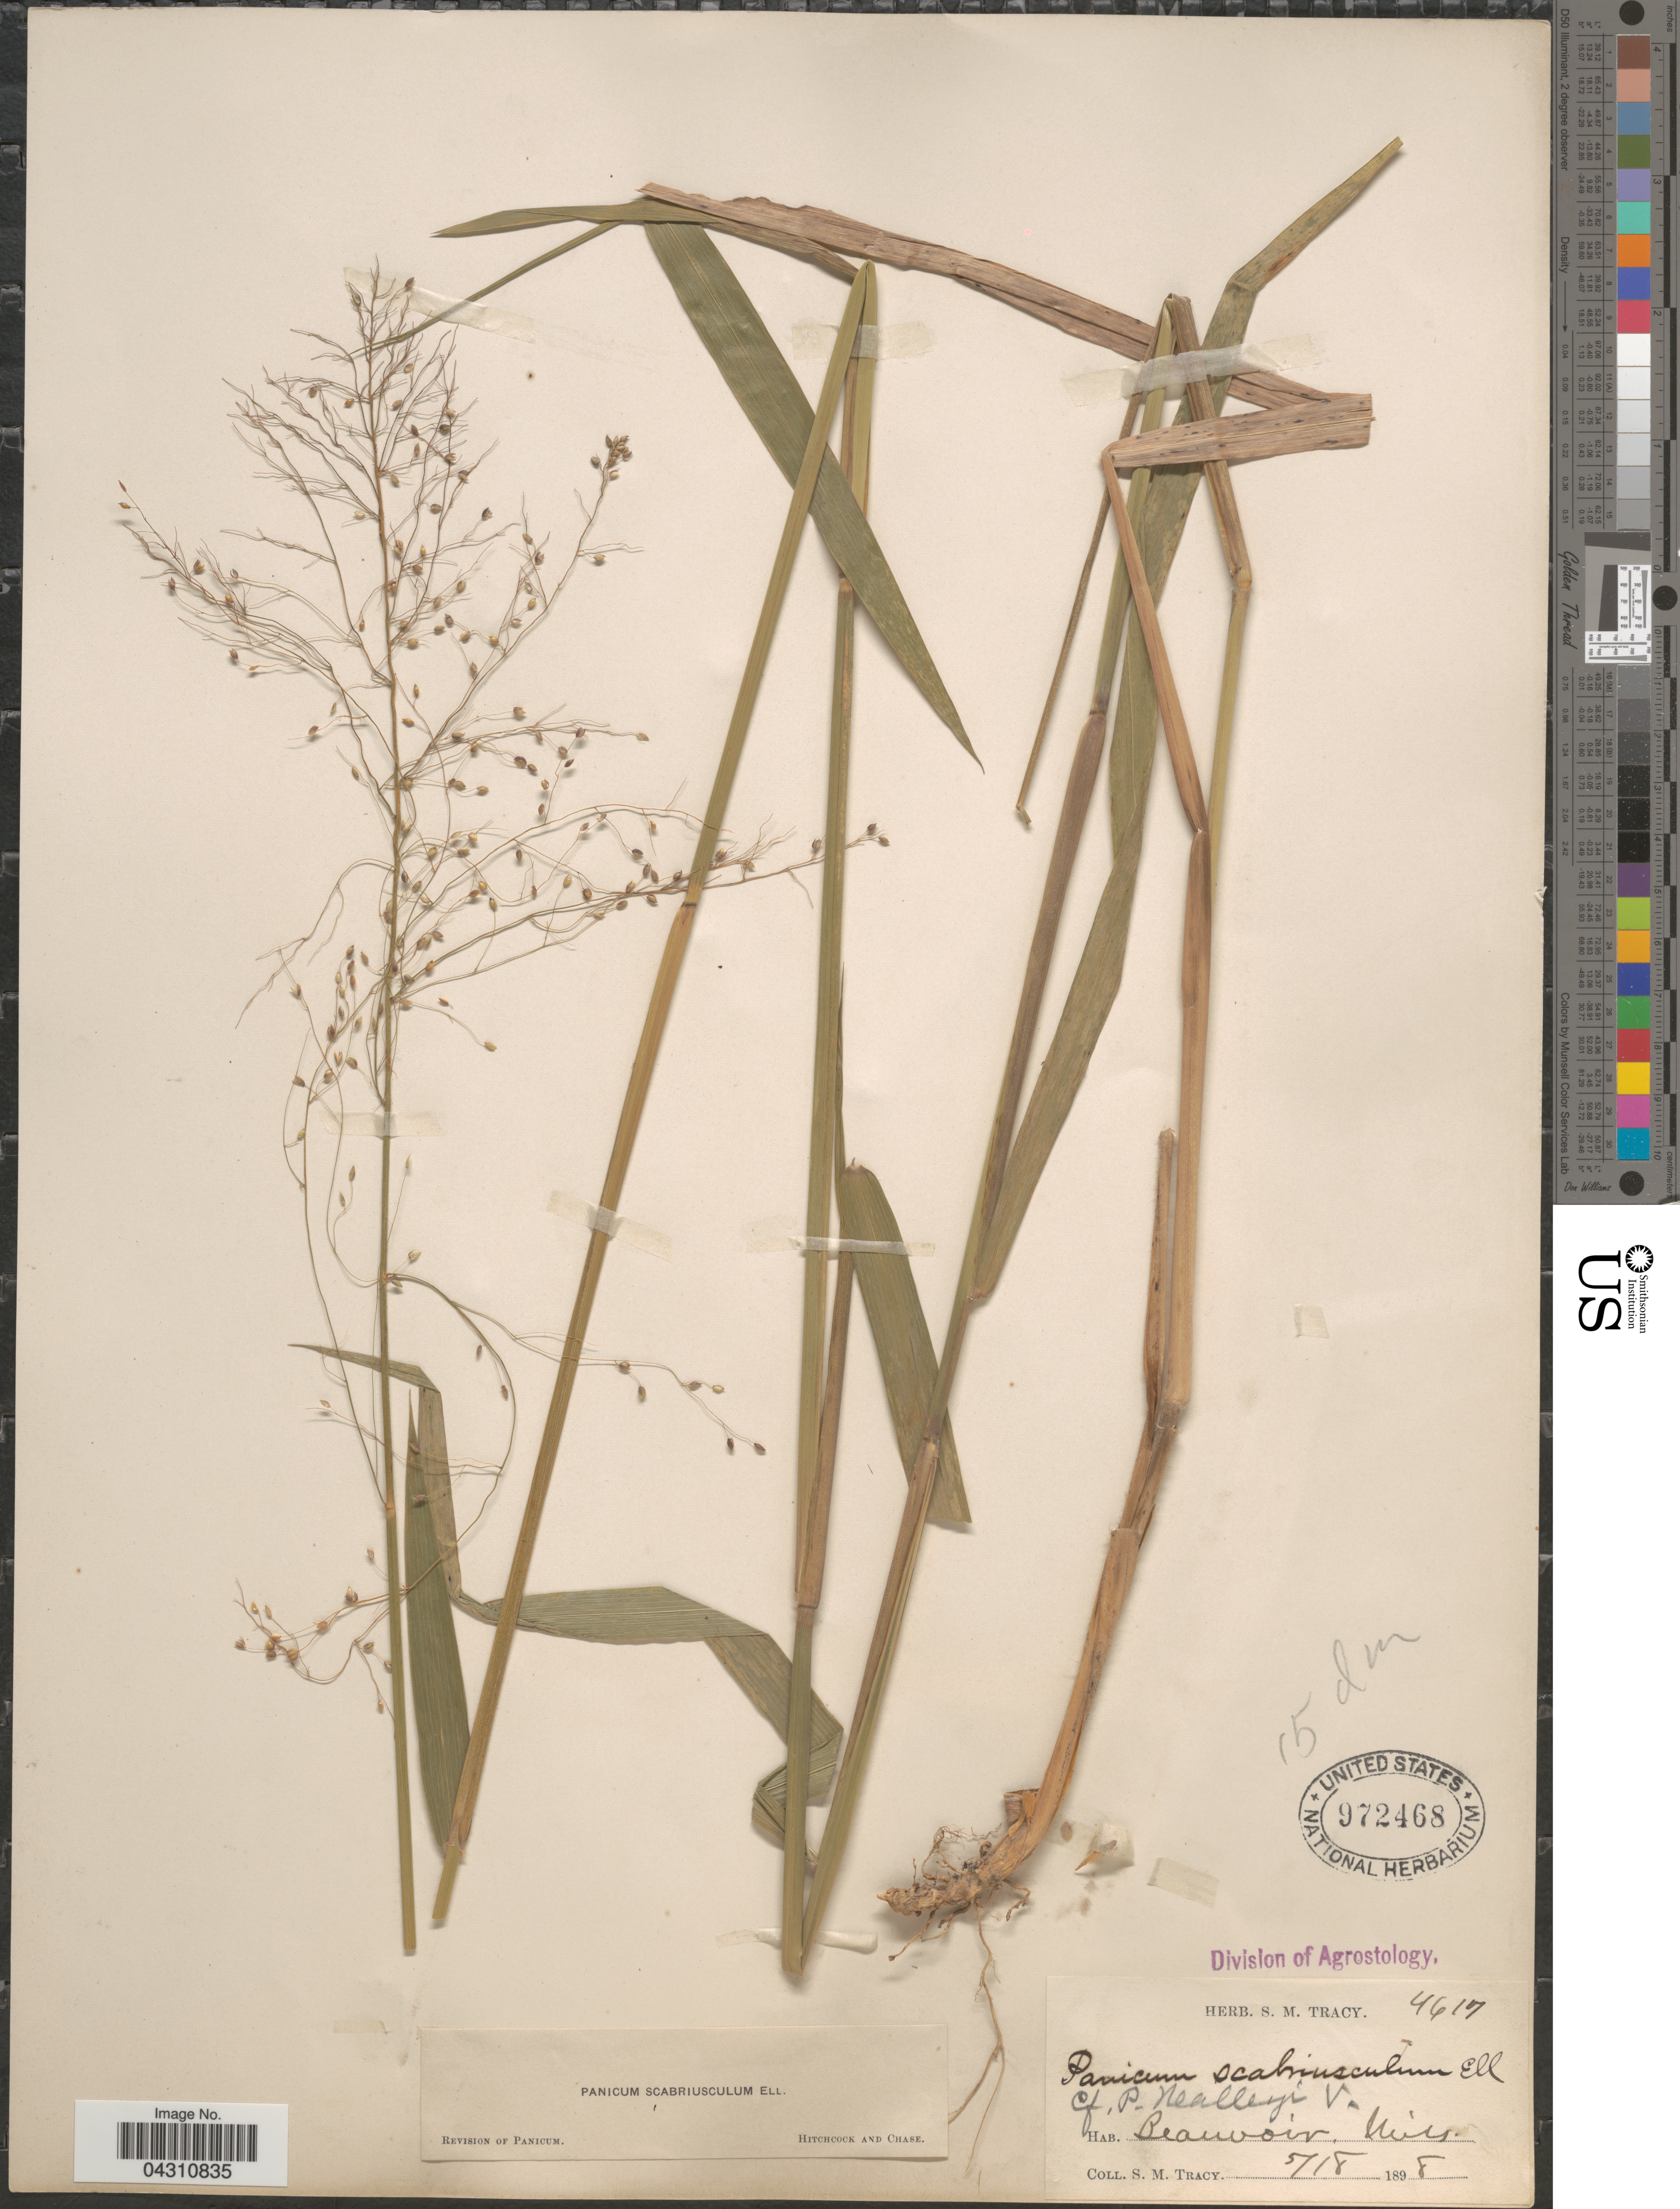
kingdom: Plantae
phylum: Tracheophyta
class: Liliopsida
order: Poales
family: Poaceae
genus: Dichanthelium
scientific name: Dichanthelium scabriusculum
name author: (Elliott) Gould & C.A. Clark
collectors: S. M. Tracy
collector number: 4617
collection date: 1898-05-18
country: United States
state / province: Mississippi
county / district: Harrison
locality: Beauvoir.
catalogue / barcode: US 972468